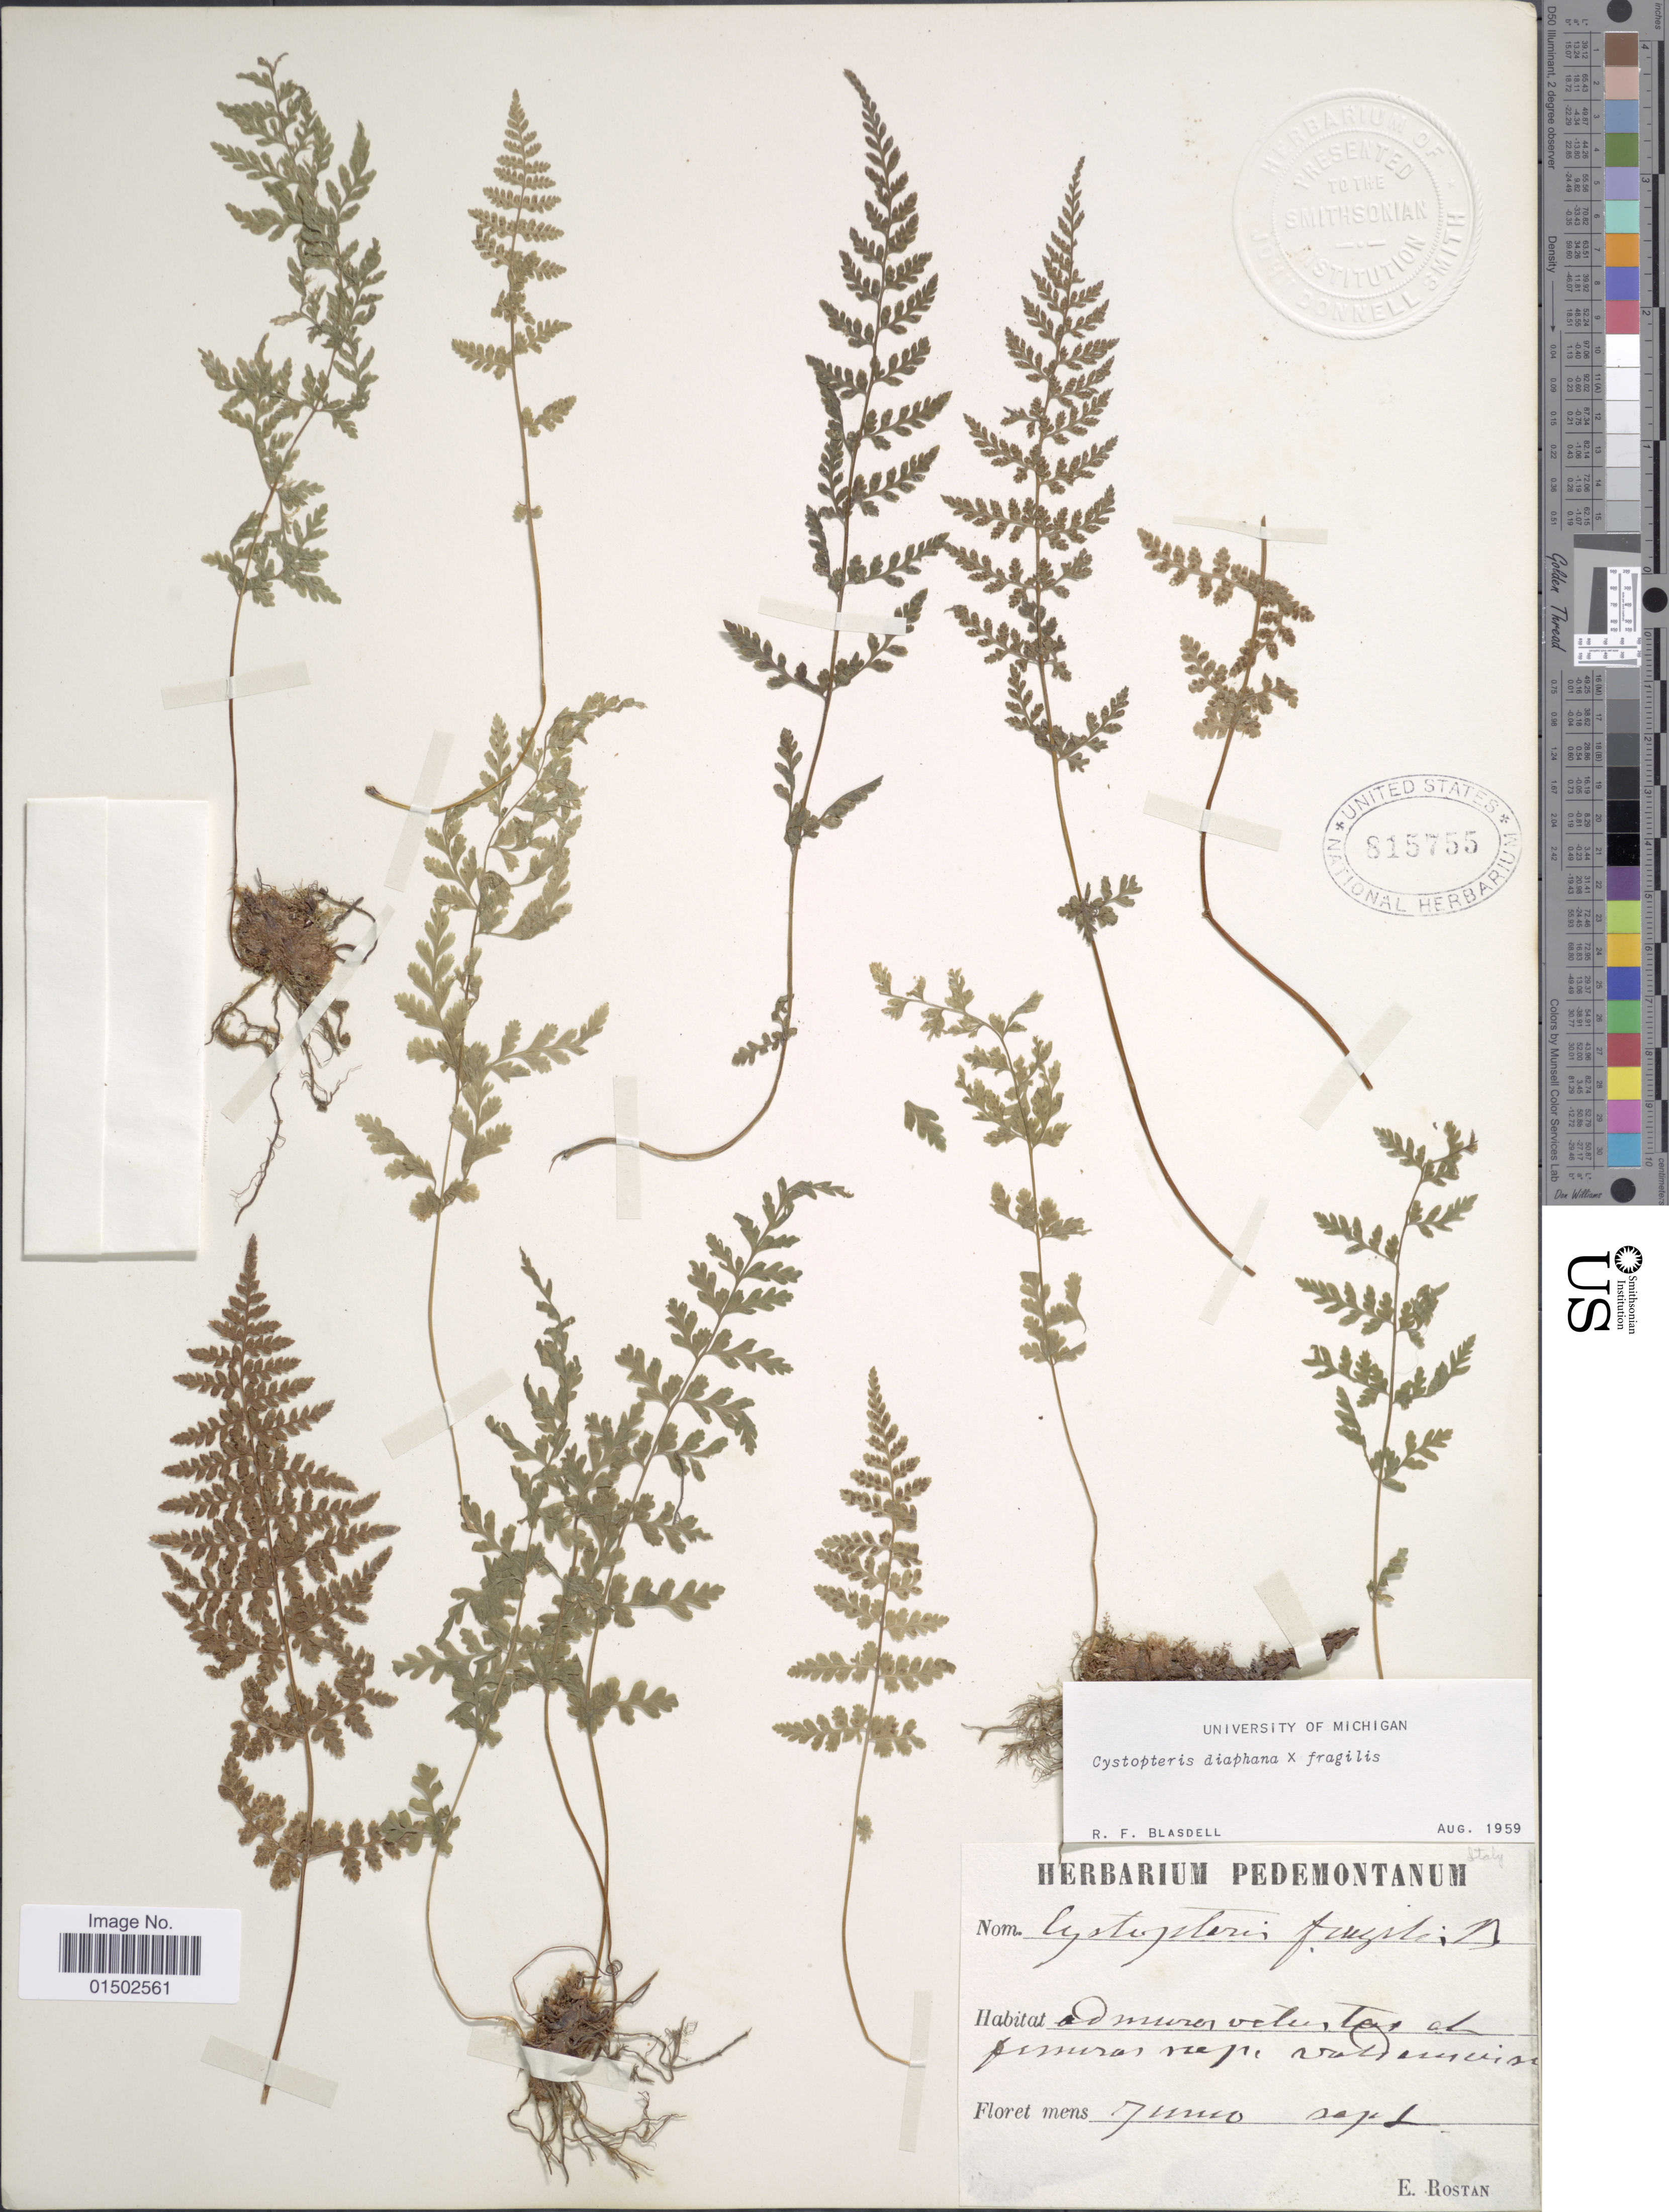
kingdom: Plantae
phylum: Tracheophyta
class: Polypodiopsida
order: Polypodiales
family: Cystopteridaceae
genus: Cystopteris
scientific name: Cystopteris diaphana x C. fragilis (L.) Bernh.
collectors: E. Rostan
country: Italy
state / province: Piedmont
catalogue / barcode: US 815755